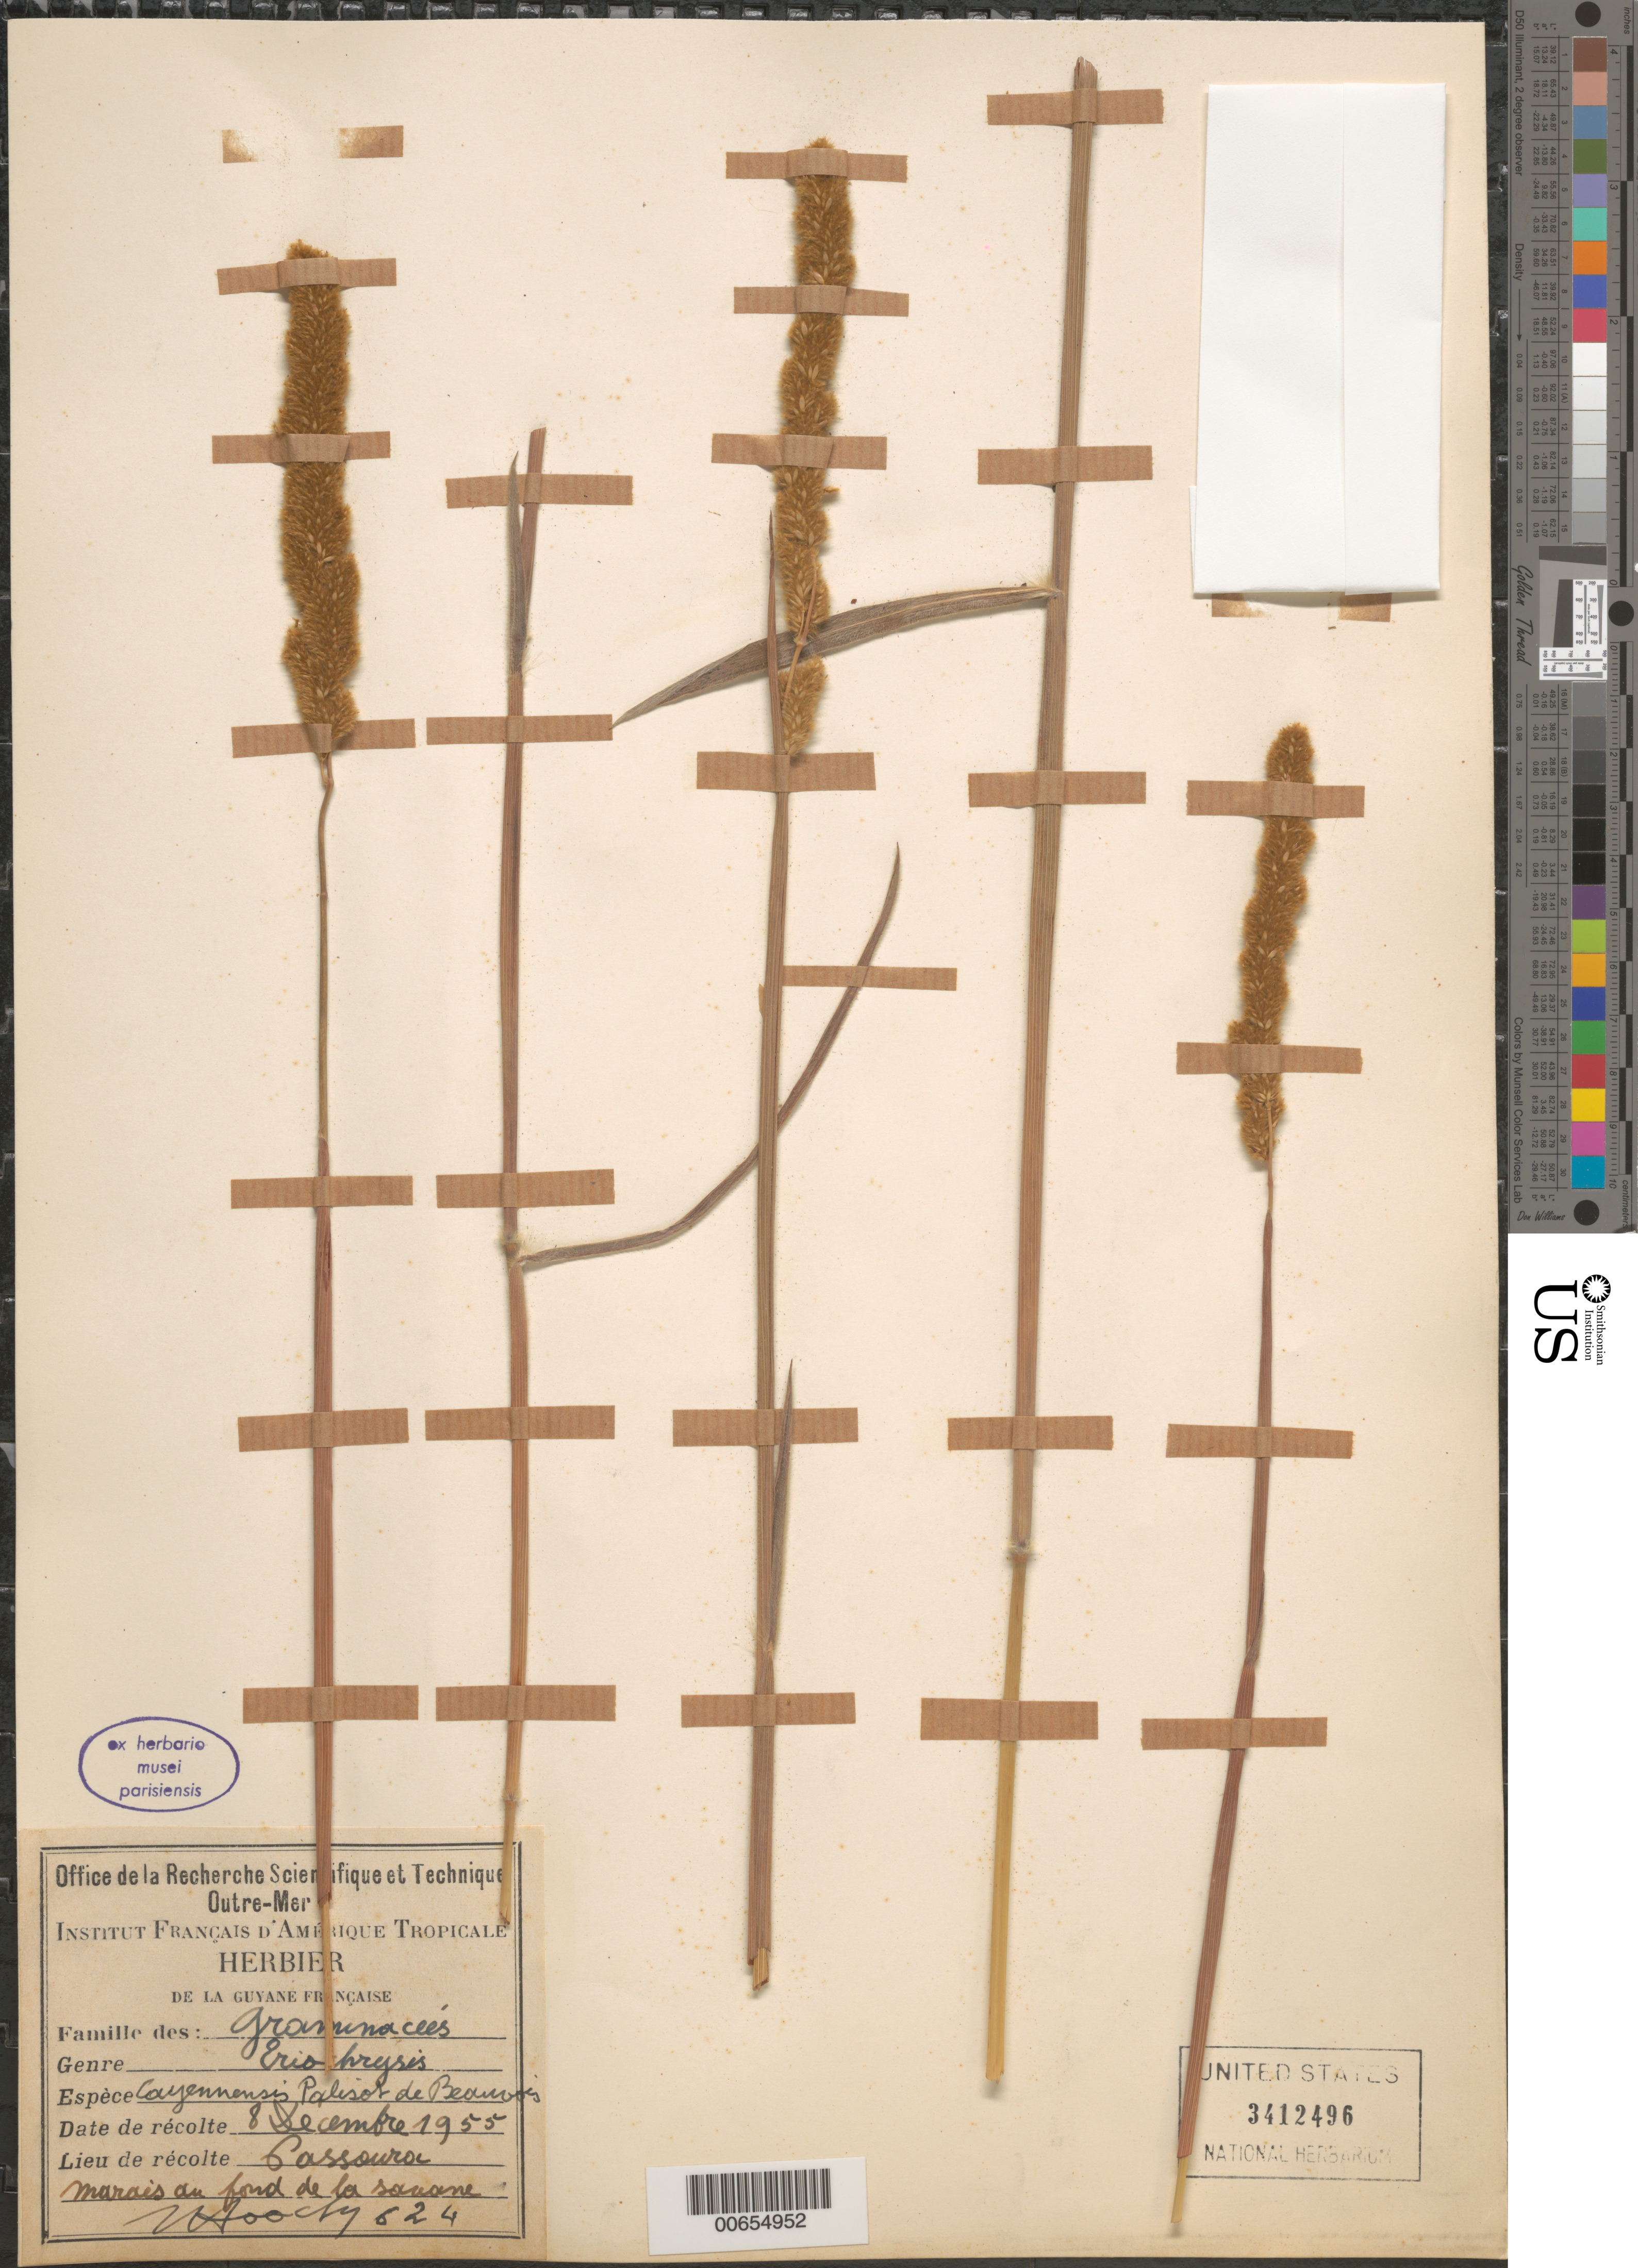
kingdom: Plantae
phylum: Tracheophyta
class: Liliopsida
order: Poales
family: Poaceae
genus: Eriochrysis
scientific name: Eriochrysis cayennensis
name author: P. Beauv.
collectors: J. Hoock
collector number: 624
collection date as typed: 8-Dec-55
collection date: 1955-12-08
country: French Guiana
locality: Passoura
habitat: Marais au fond de la savane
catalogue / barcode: US 3412496